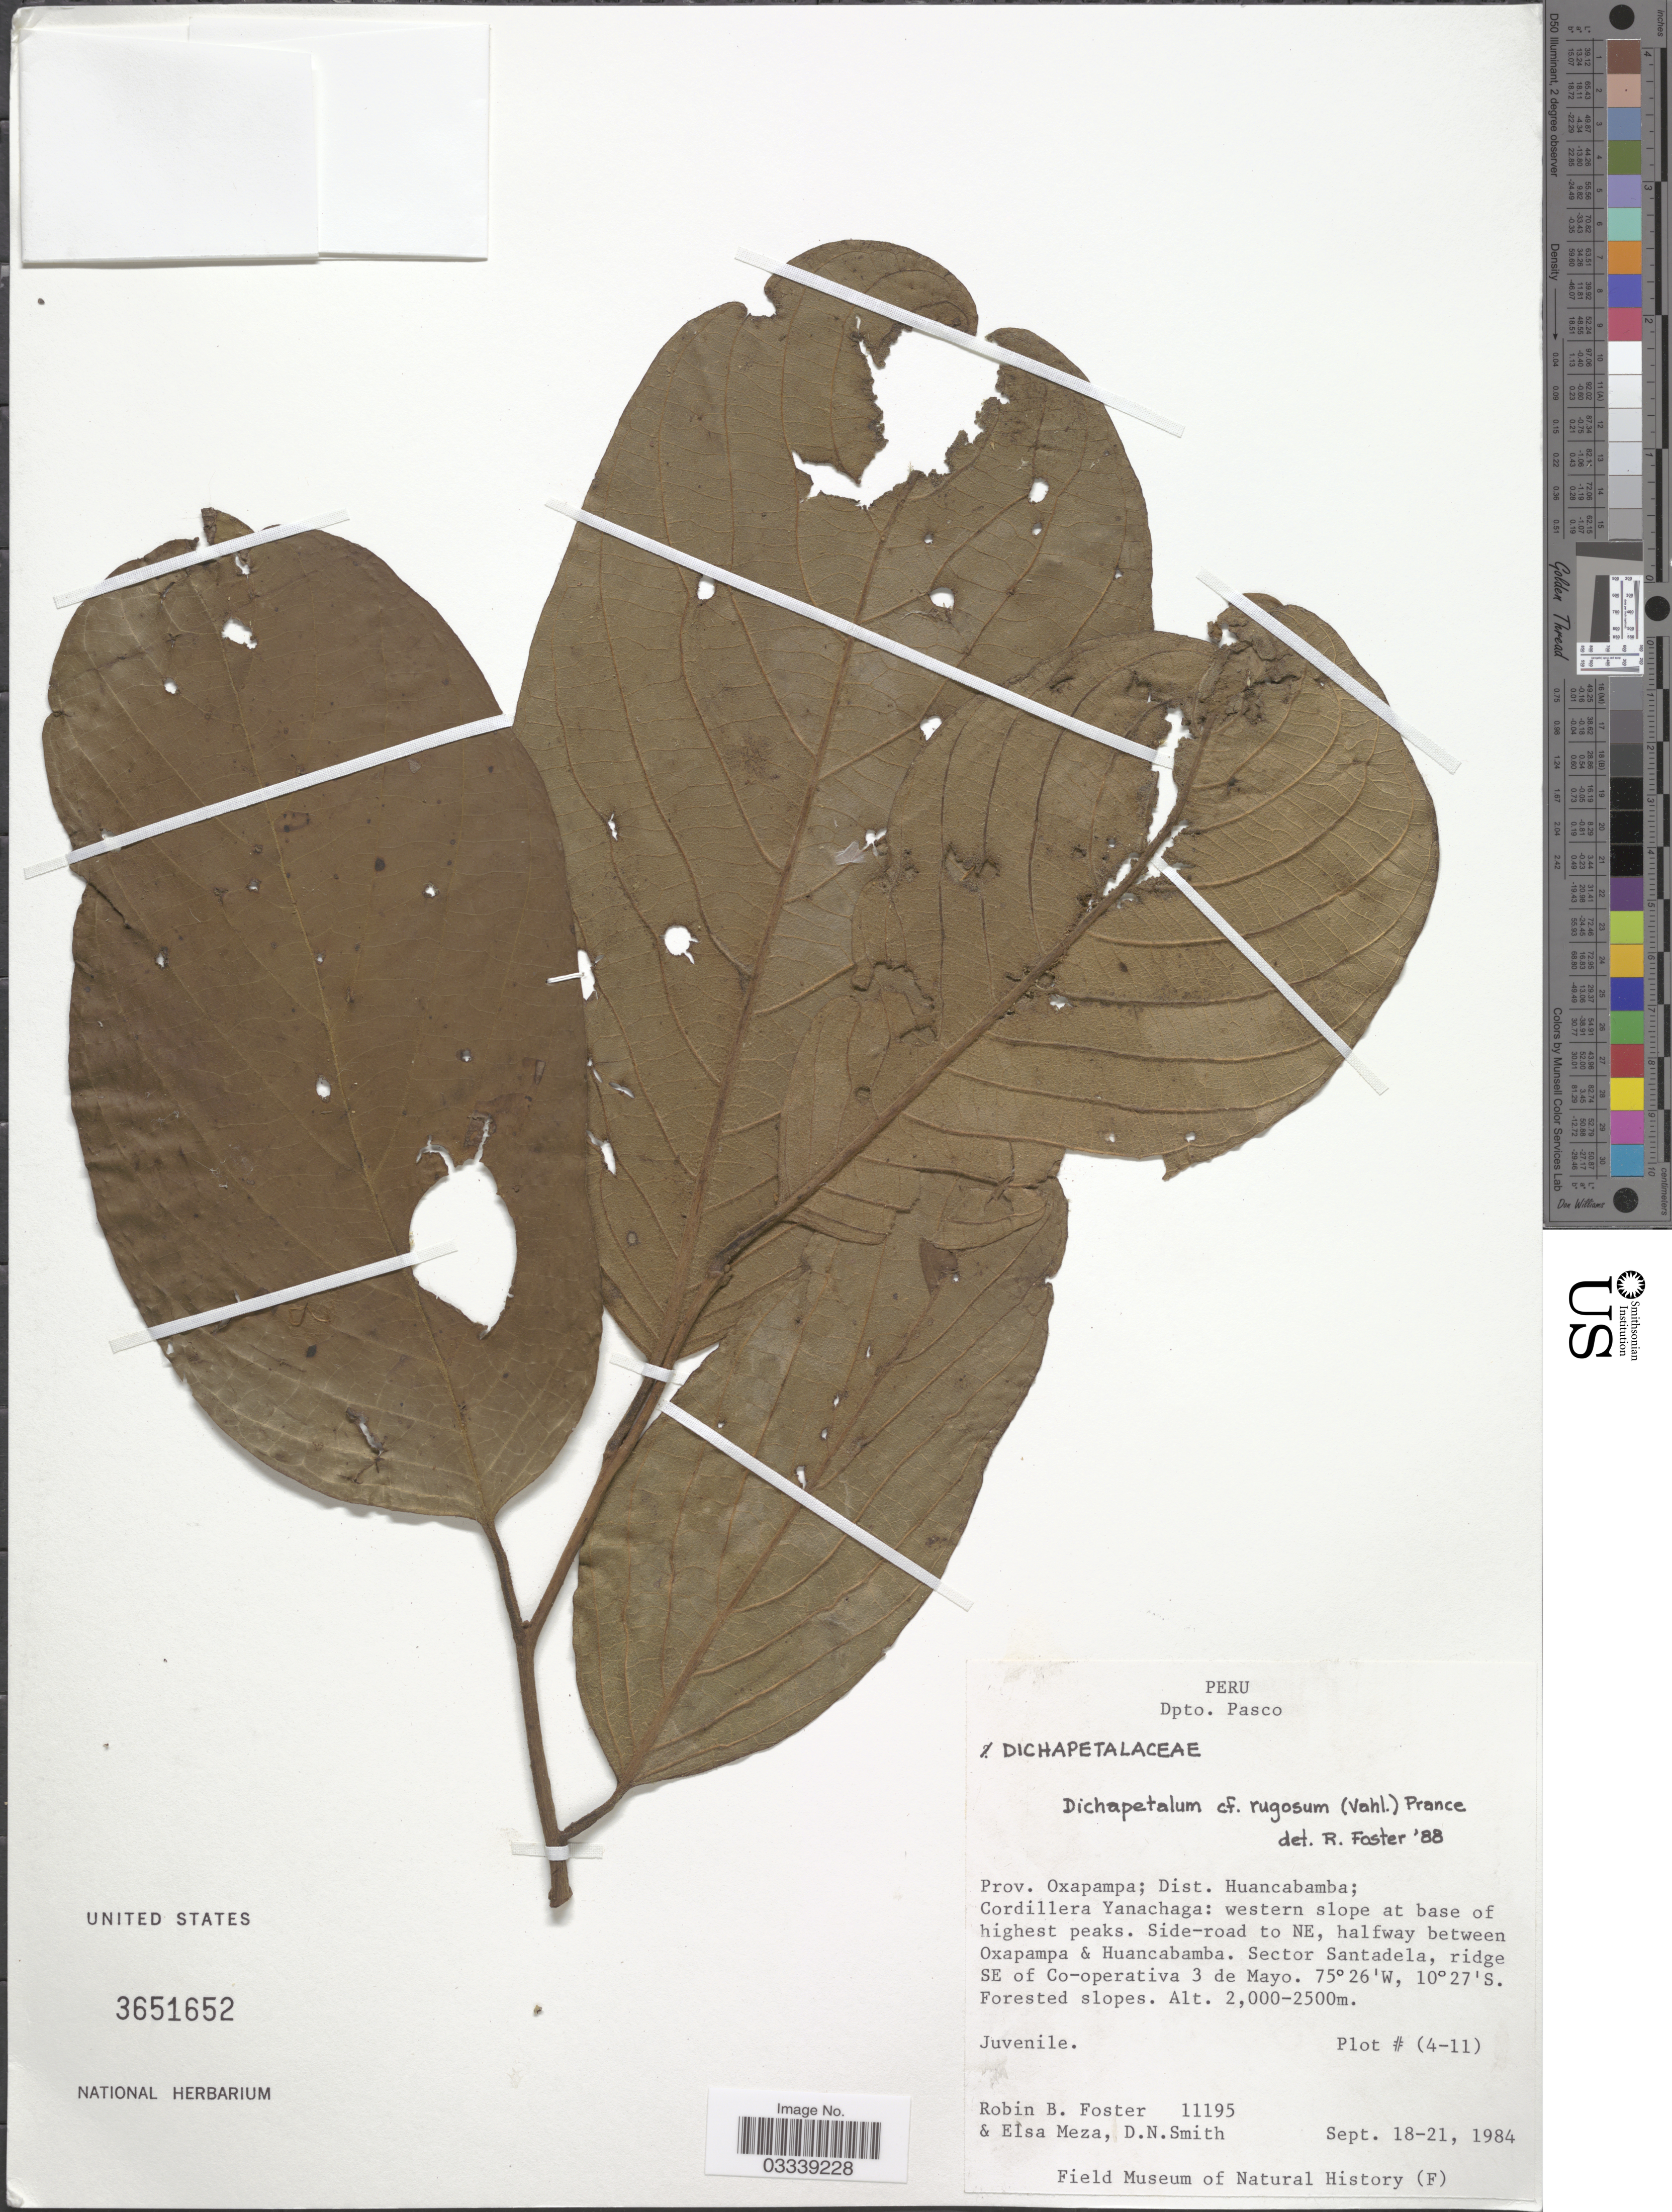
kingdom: Plantae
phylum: Tracheophyta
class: Magnoliopsida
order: Malpighiales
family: Dichapetalaceae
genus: Dichapetalum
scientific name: Dichapetalum rugosum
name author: (Vahl) Prance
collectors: R. B. Foster, E. Meza & D. Smith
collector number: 11195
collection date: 1984-09-18/1984-09-21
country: Peru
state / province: Pasco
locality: Dpto. Pasco. Prov. Oxapampa; Dist. Huancabamba; Cordillera Yanachaga: western slope at base of highest peaks. Side-road to NE, halfway between Oxapampa & Huancabamba. Sector Santadela, ridge SE of Co-operativa 3 de Mayo.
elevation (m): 2000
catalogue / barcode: US 3651652